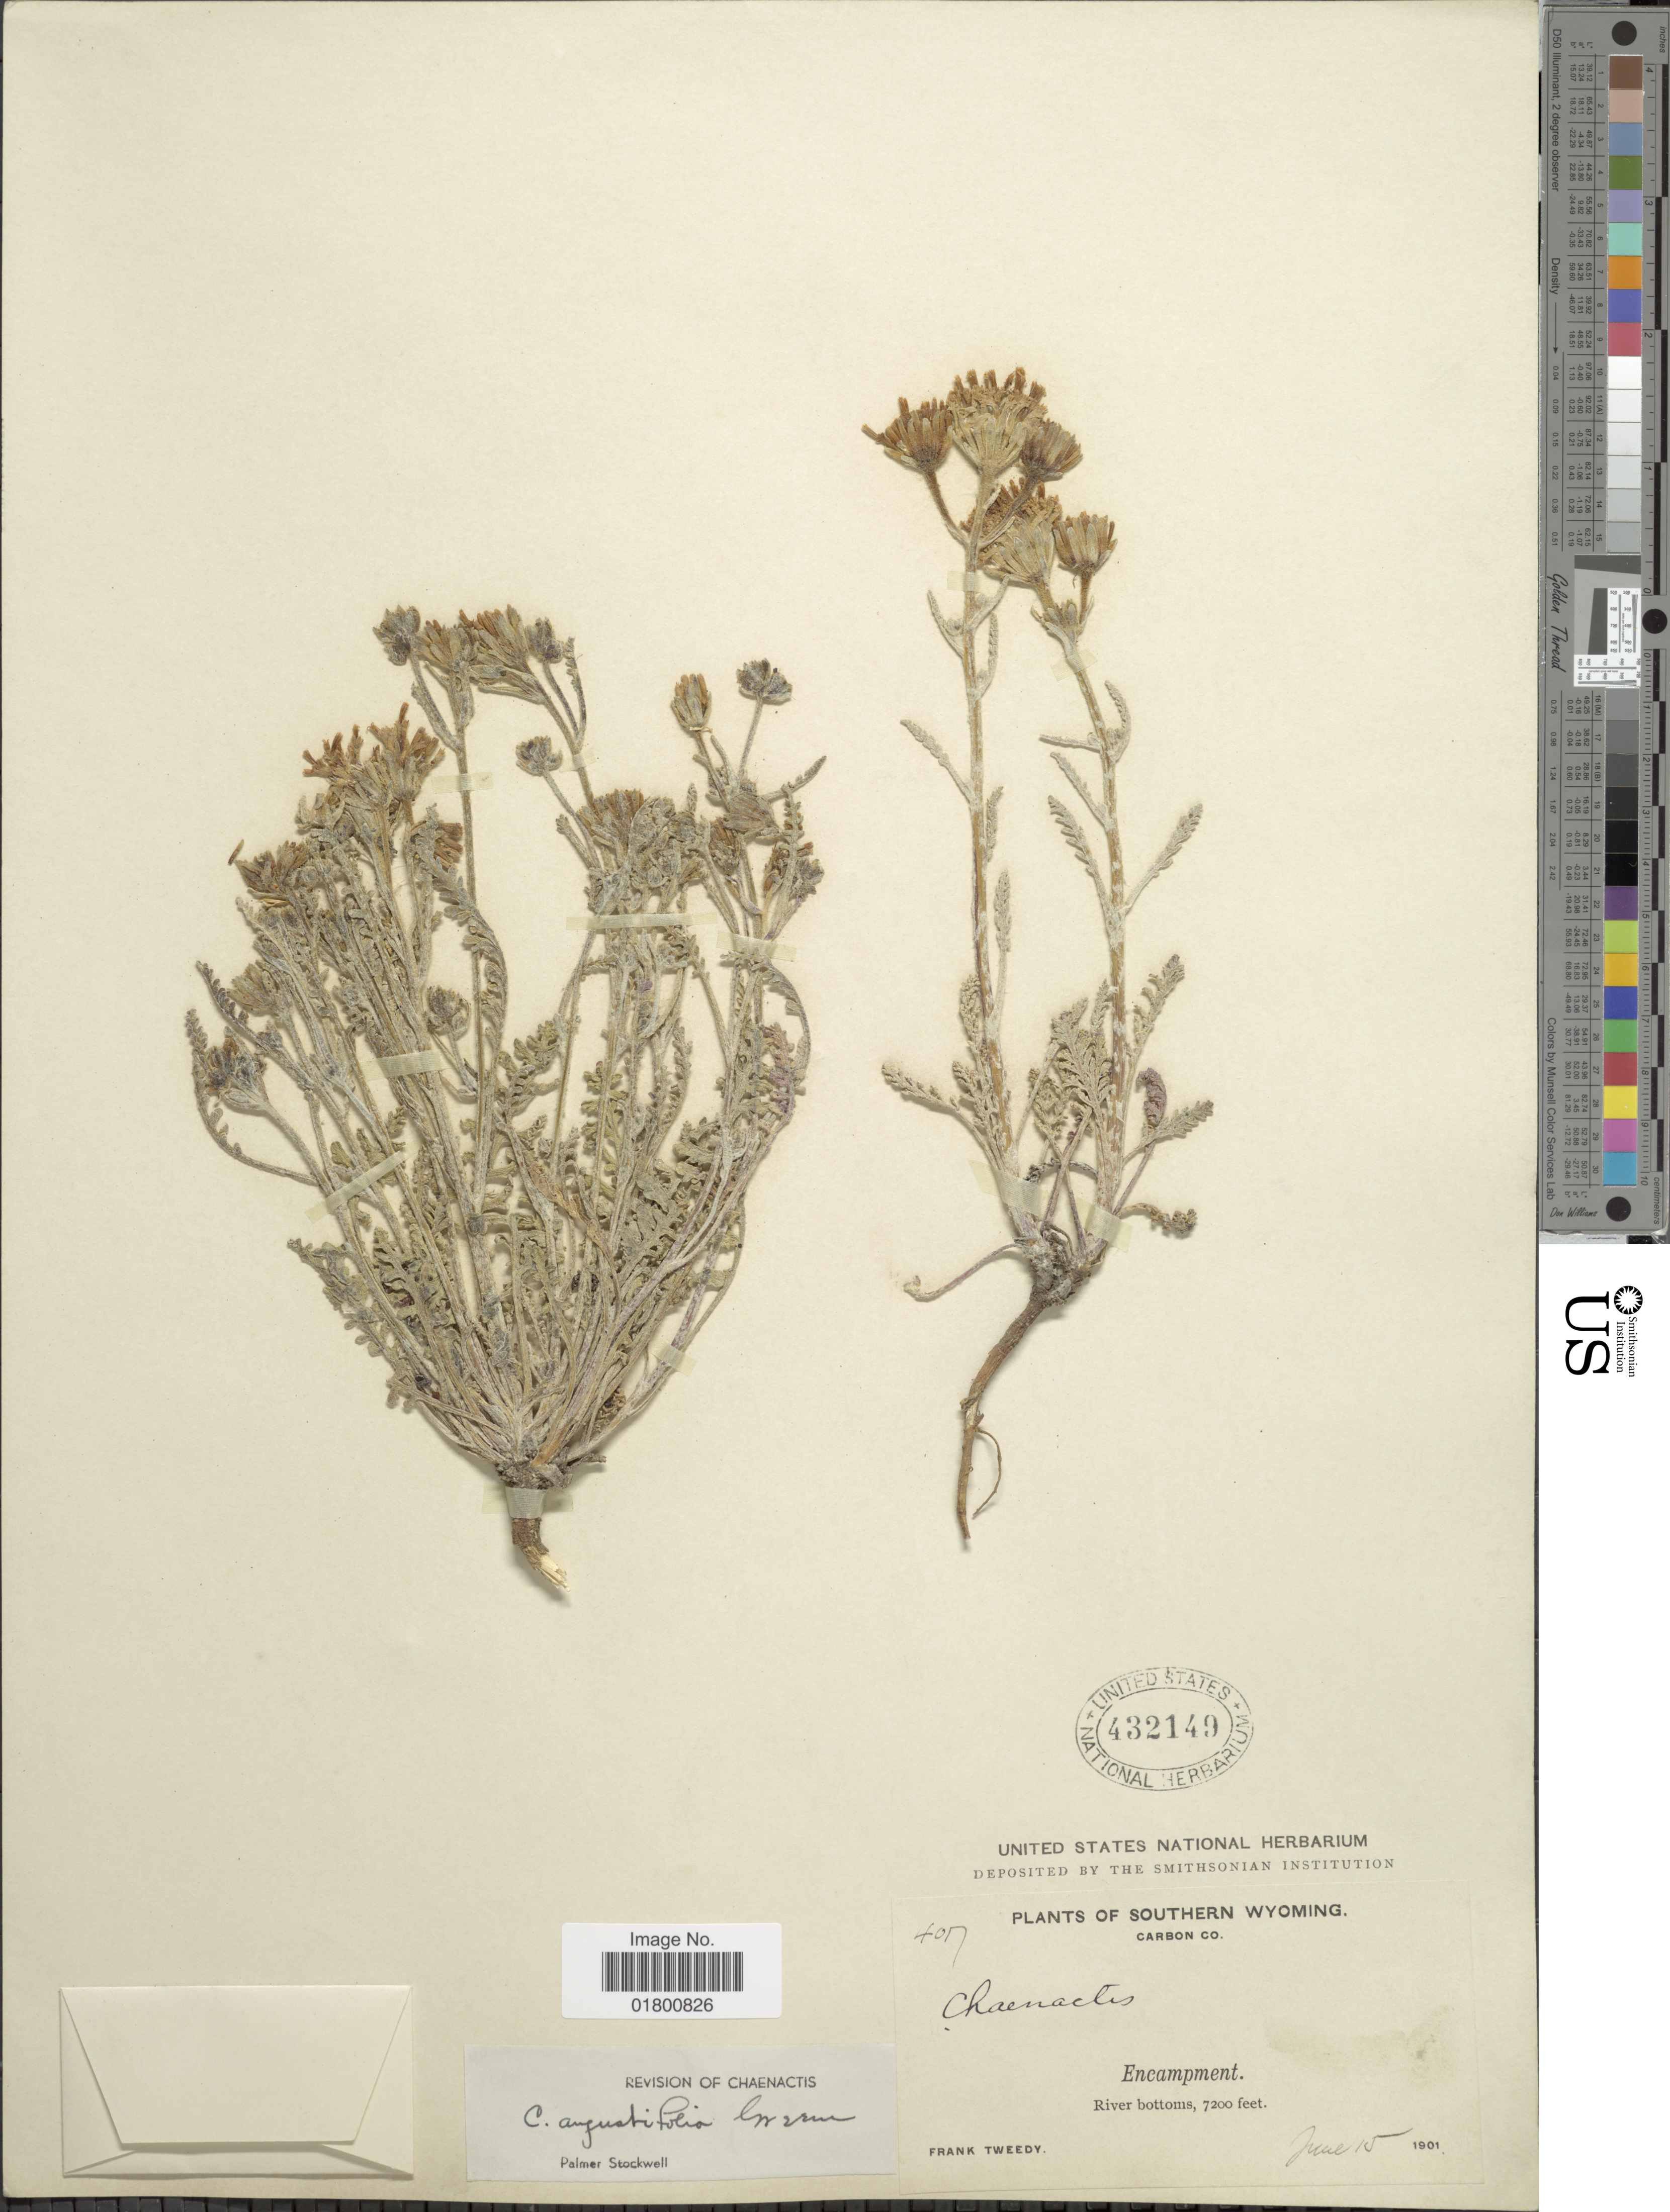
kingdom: Plantae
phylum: Tracheophyta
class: Magnoliopsida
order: Asterales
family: Asteraceae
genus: Chaenactis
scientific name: Chaenactis angustifolia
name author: Greene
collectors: F. Tweedy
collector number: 4017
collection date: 1901-06-15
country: United States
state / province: Wyoming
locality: Southern Wyoming, Carbon Co., Encampment, River bottoms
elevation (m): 2195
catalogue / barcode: US 432149